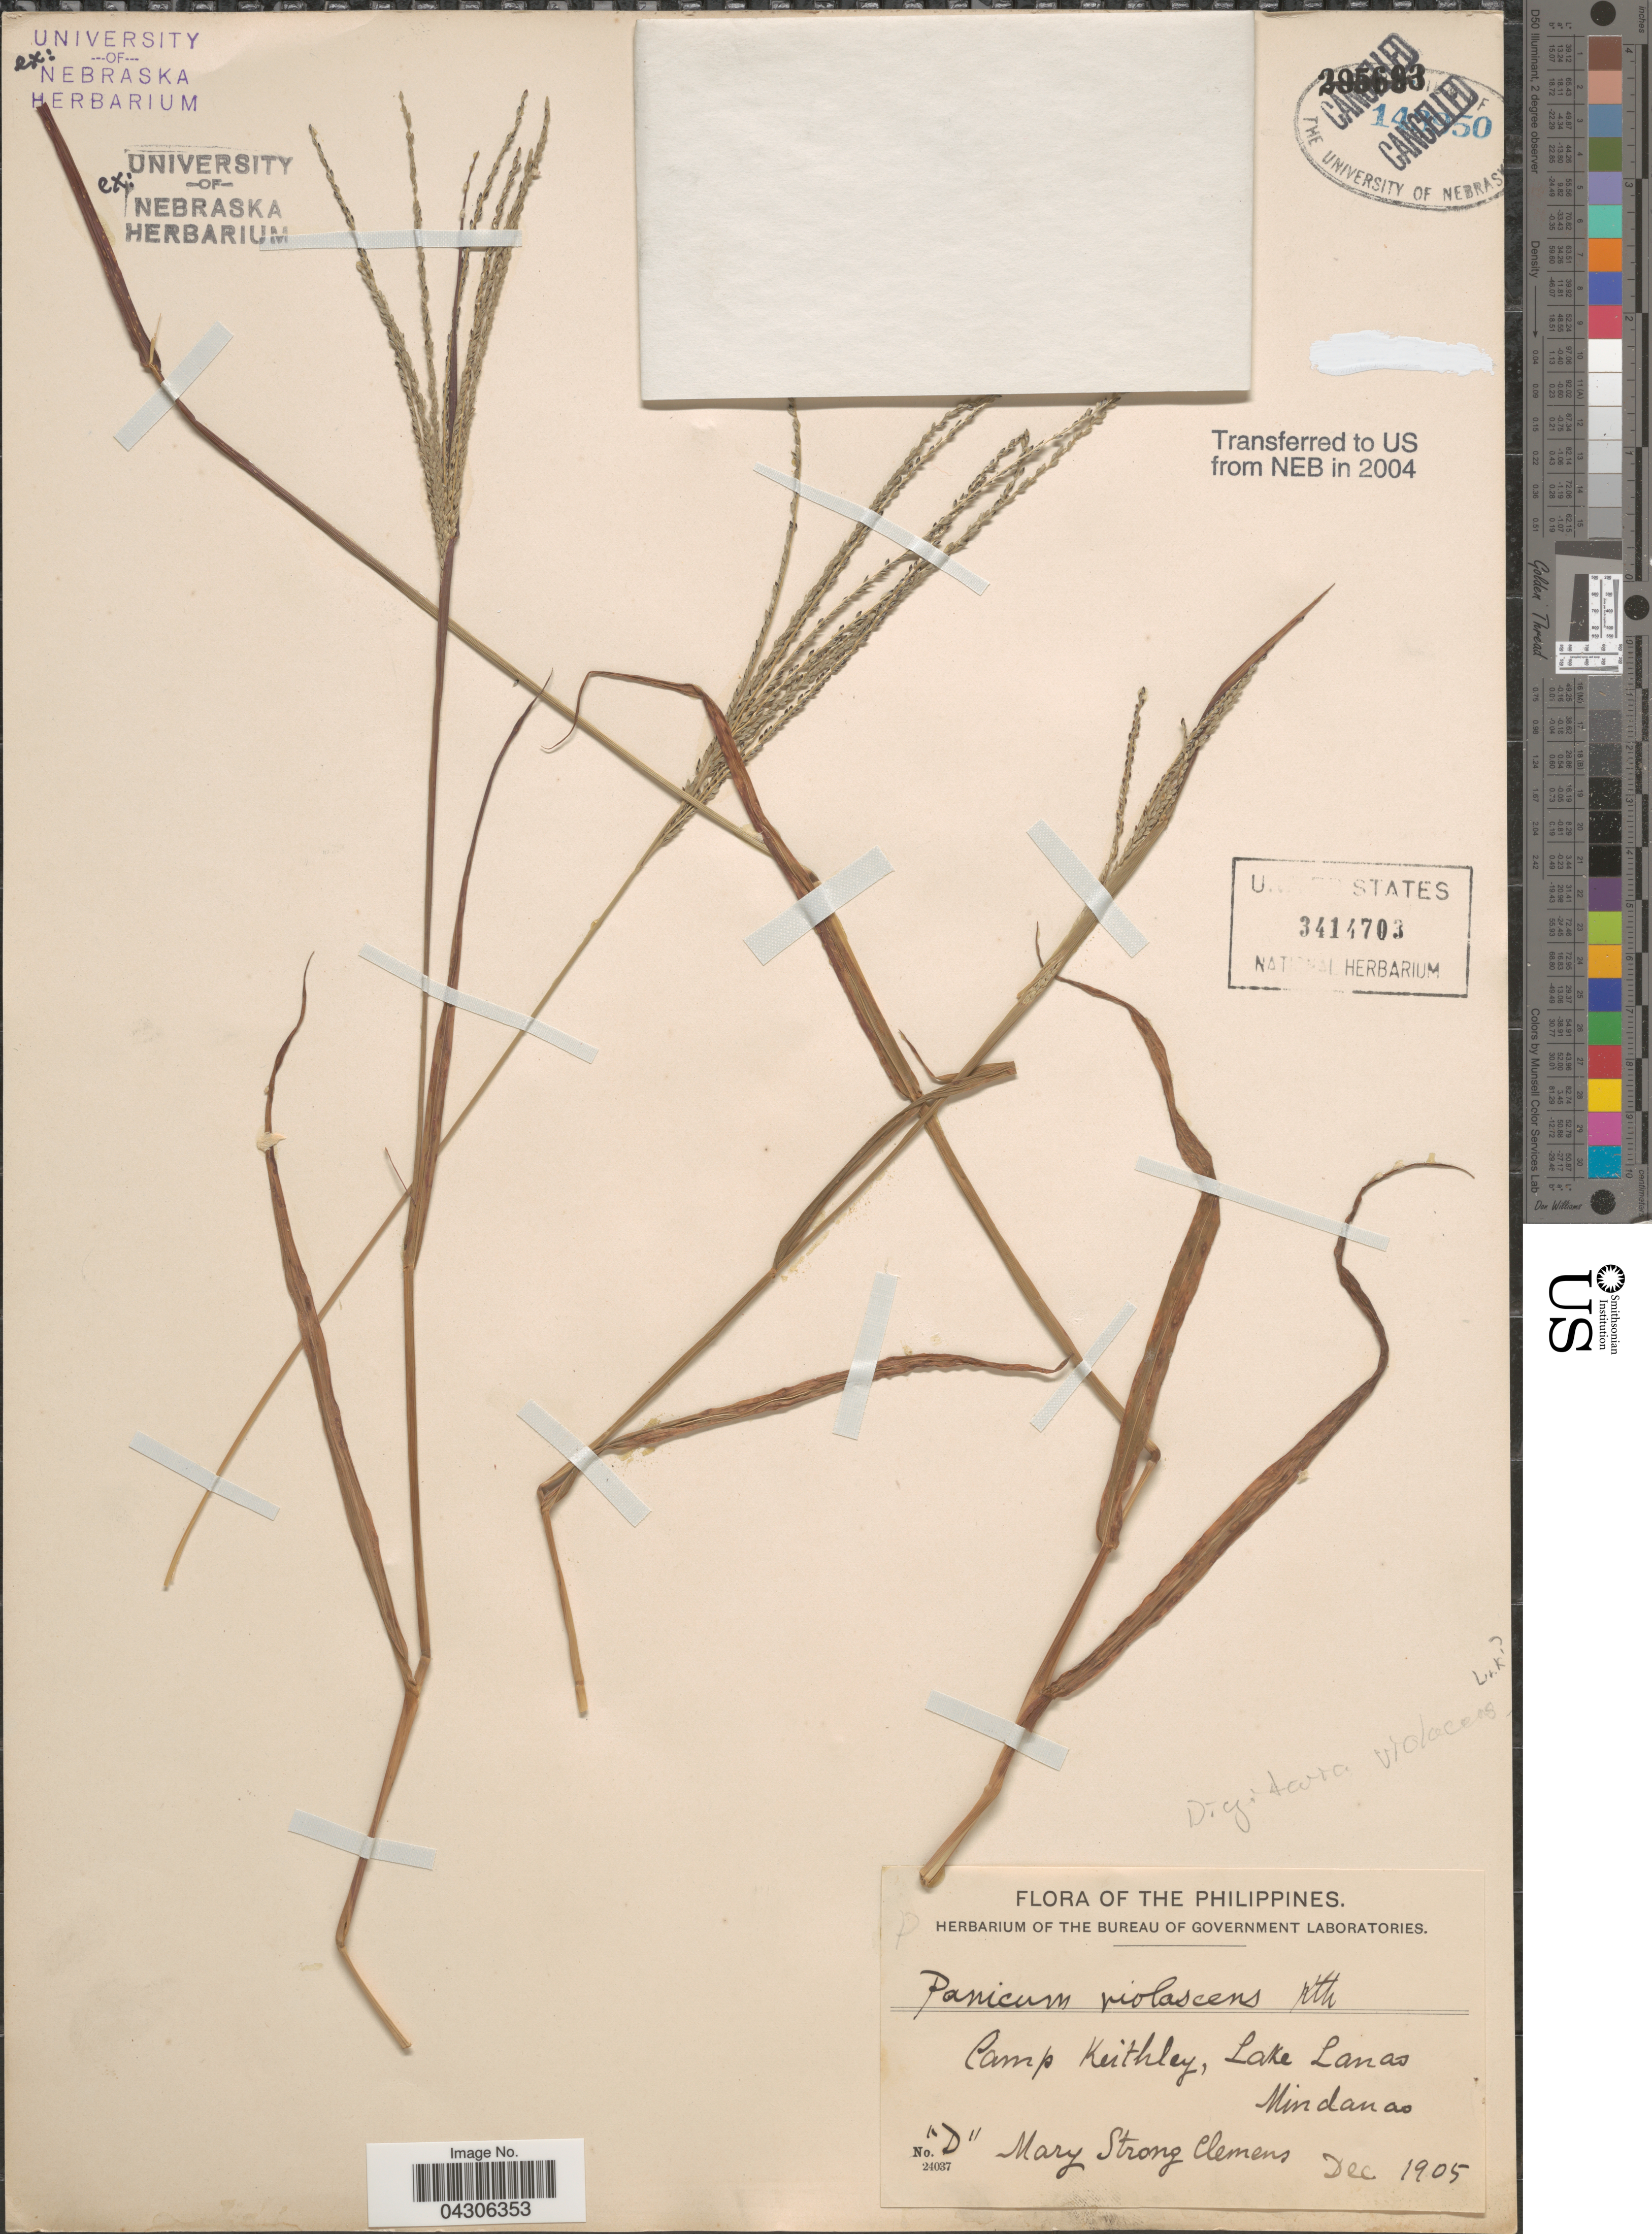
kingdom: Plantae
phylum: Tracheophyta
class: Liliopsida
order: Poales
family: Poaceae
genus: Digitaria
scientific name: Digitaria violascens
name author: Link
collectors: M. S. Clemens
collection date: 1905-12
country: Philippines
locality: Camp Keithley, Lake Lanas. Mindanao.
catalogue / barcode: US 3414703